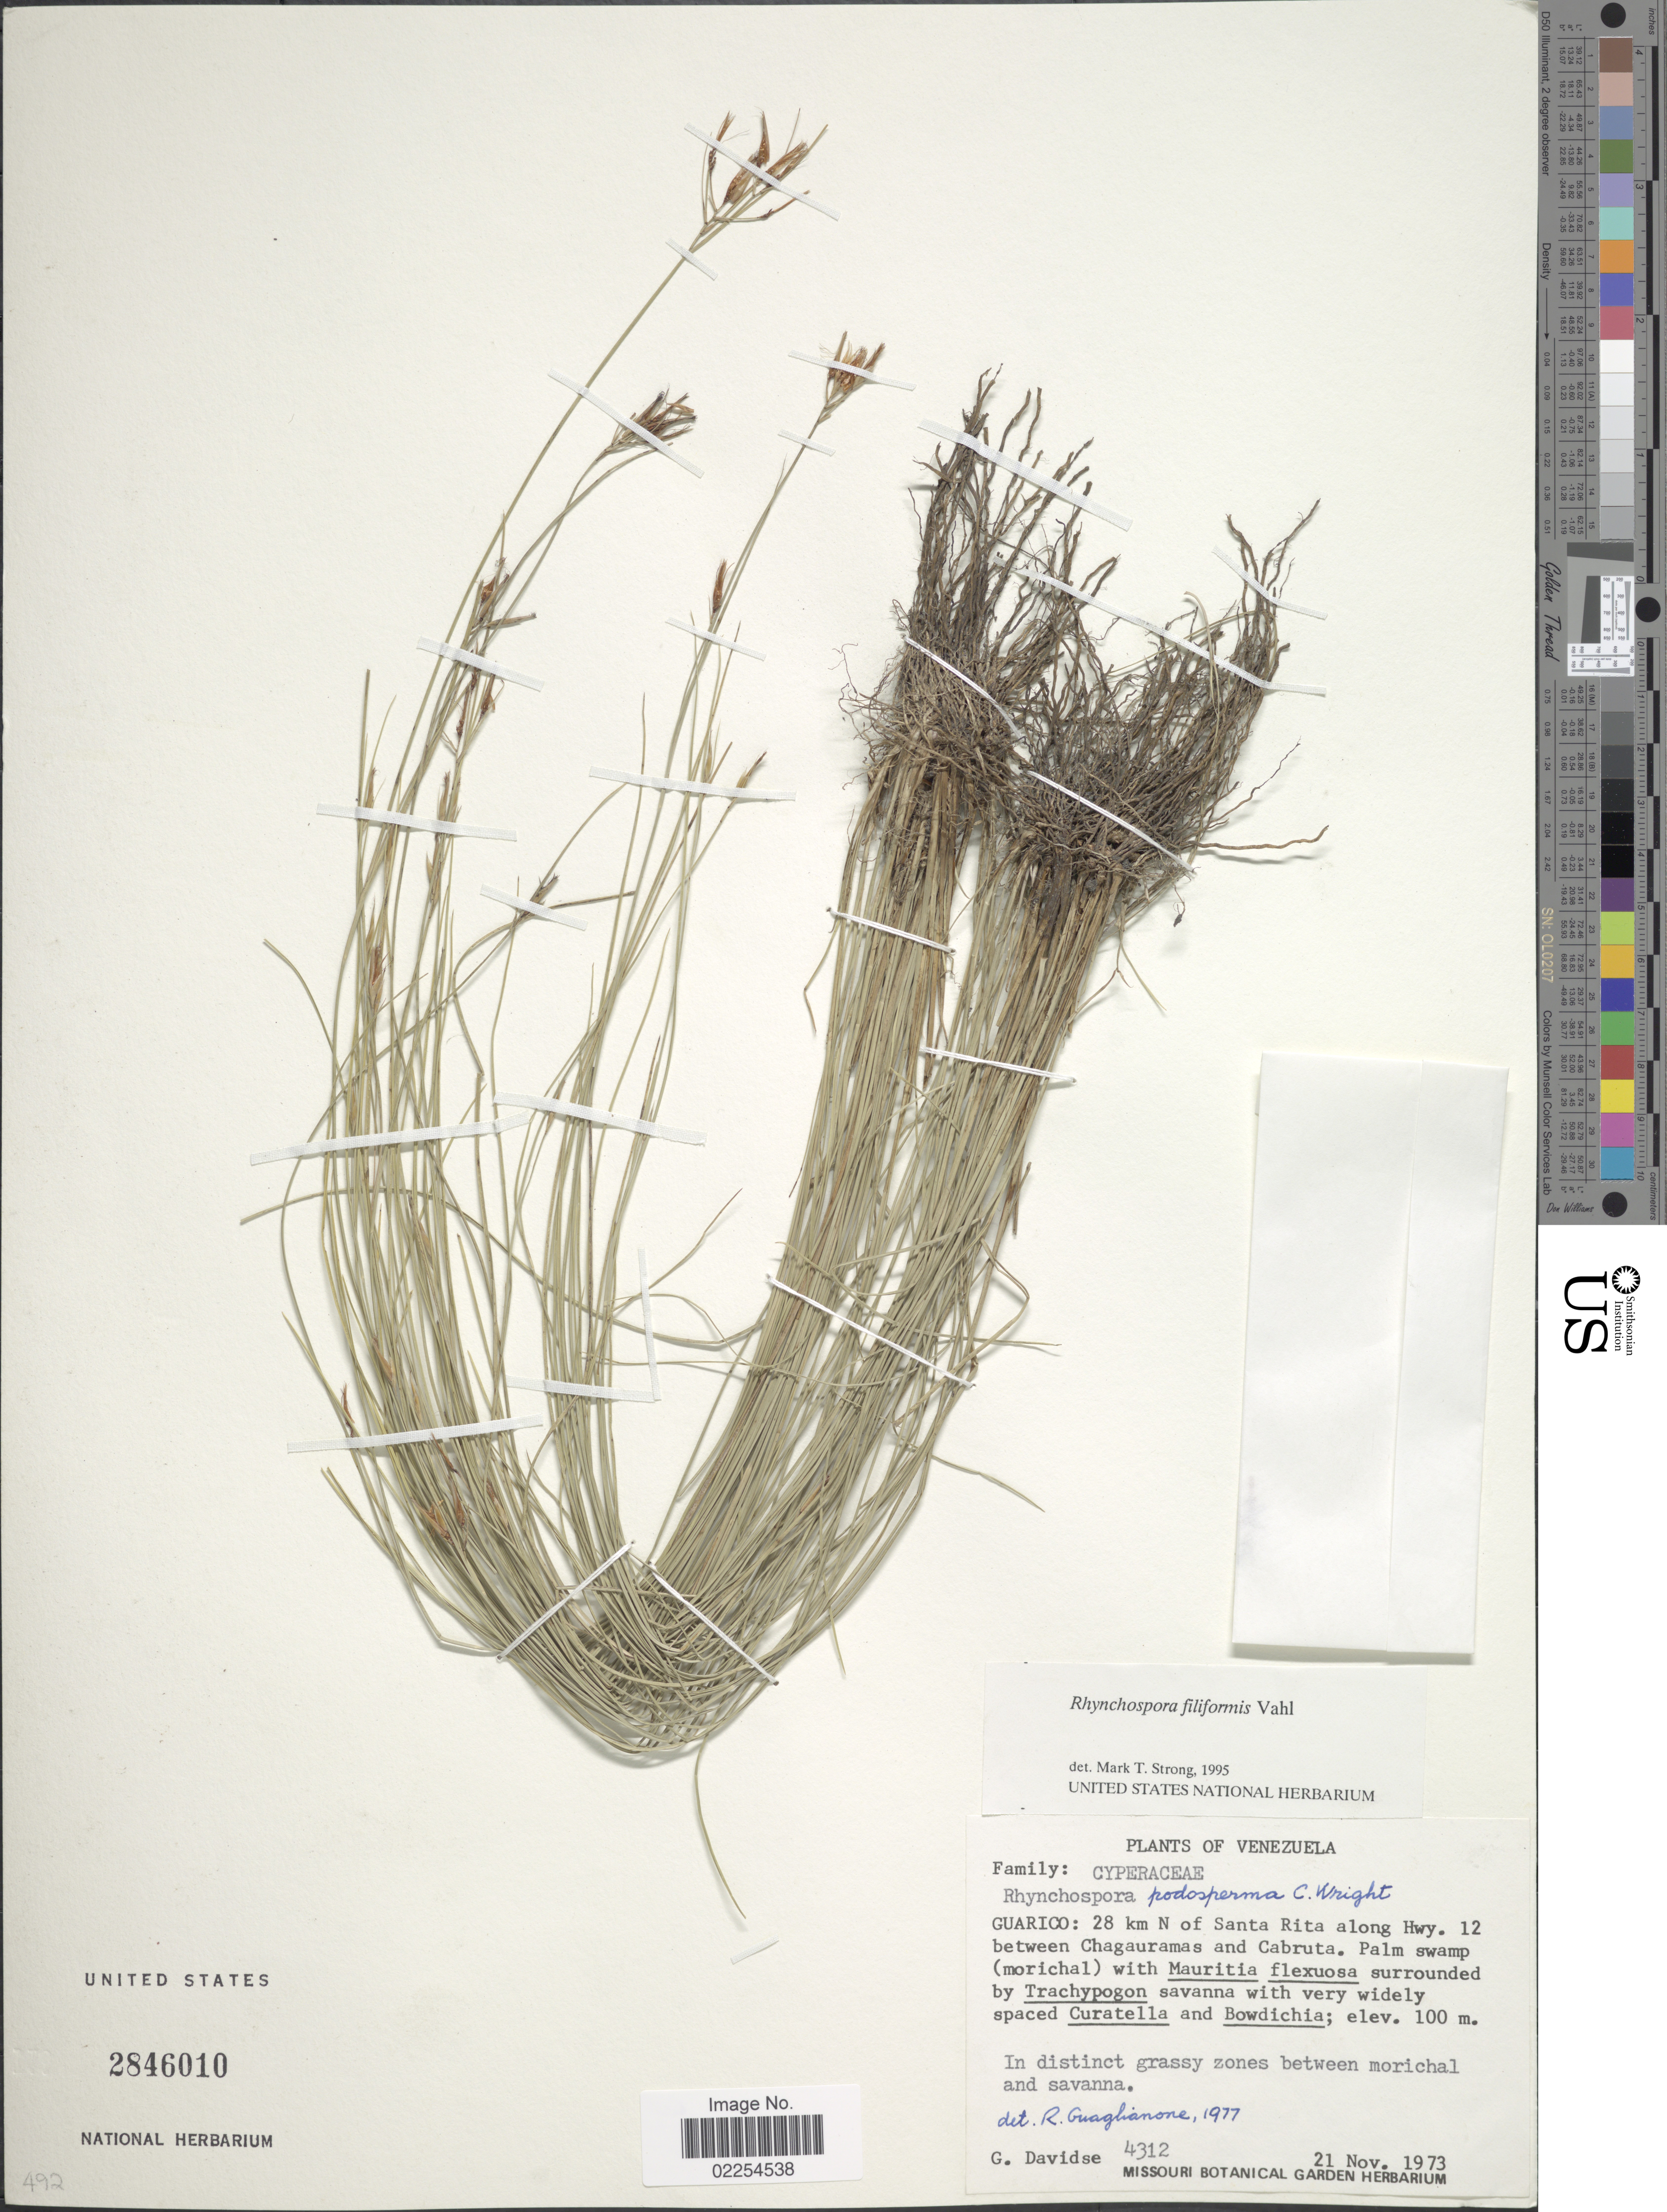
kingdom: Plantae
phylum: Tracheophyta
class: Liliopsida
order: Poales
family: Cyperaceae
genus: Rhynchospora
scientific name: Rhynchospora filiformis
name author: Vahl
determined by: Strong, Mark T., (BOT), Smithsonian Institution - National Museum of Natural History (UNITED STATES)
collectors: G. Davidse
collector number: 4312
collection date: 1973-11-21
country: Venezuela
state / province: Guárico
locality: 28 km N of Santa Rita along Hwy. 12 between Chagauramas and Cabruta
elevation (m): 100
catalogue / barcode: US 2846010